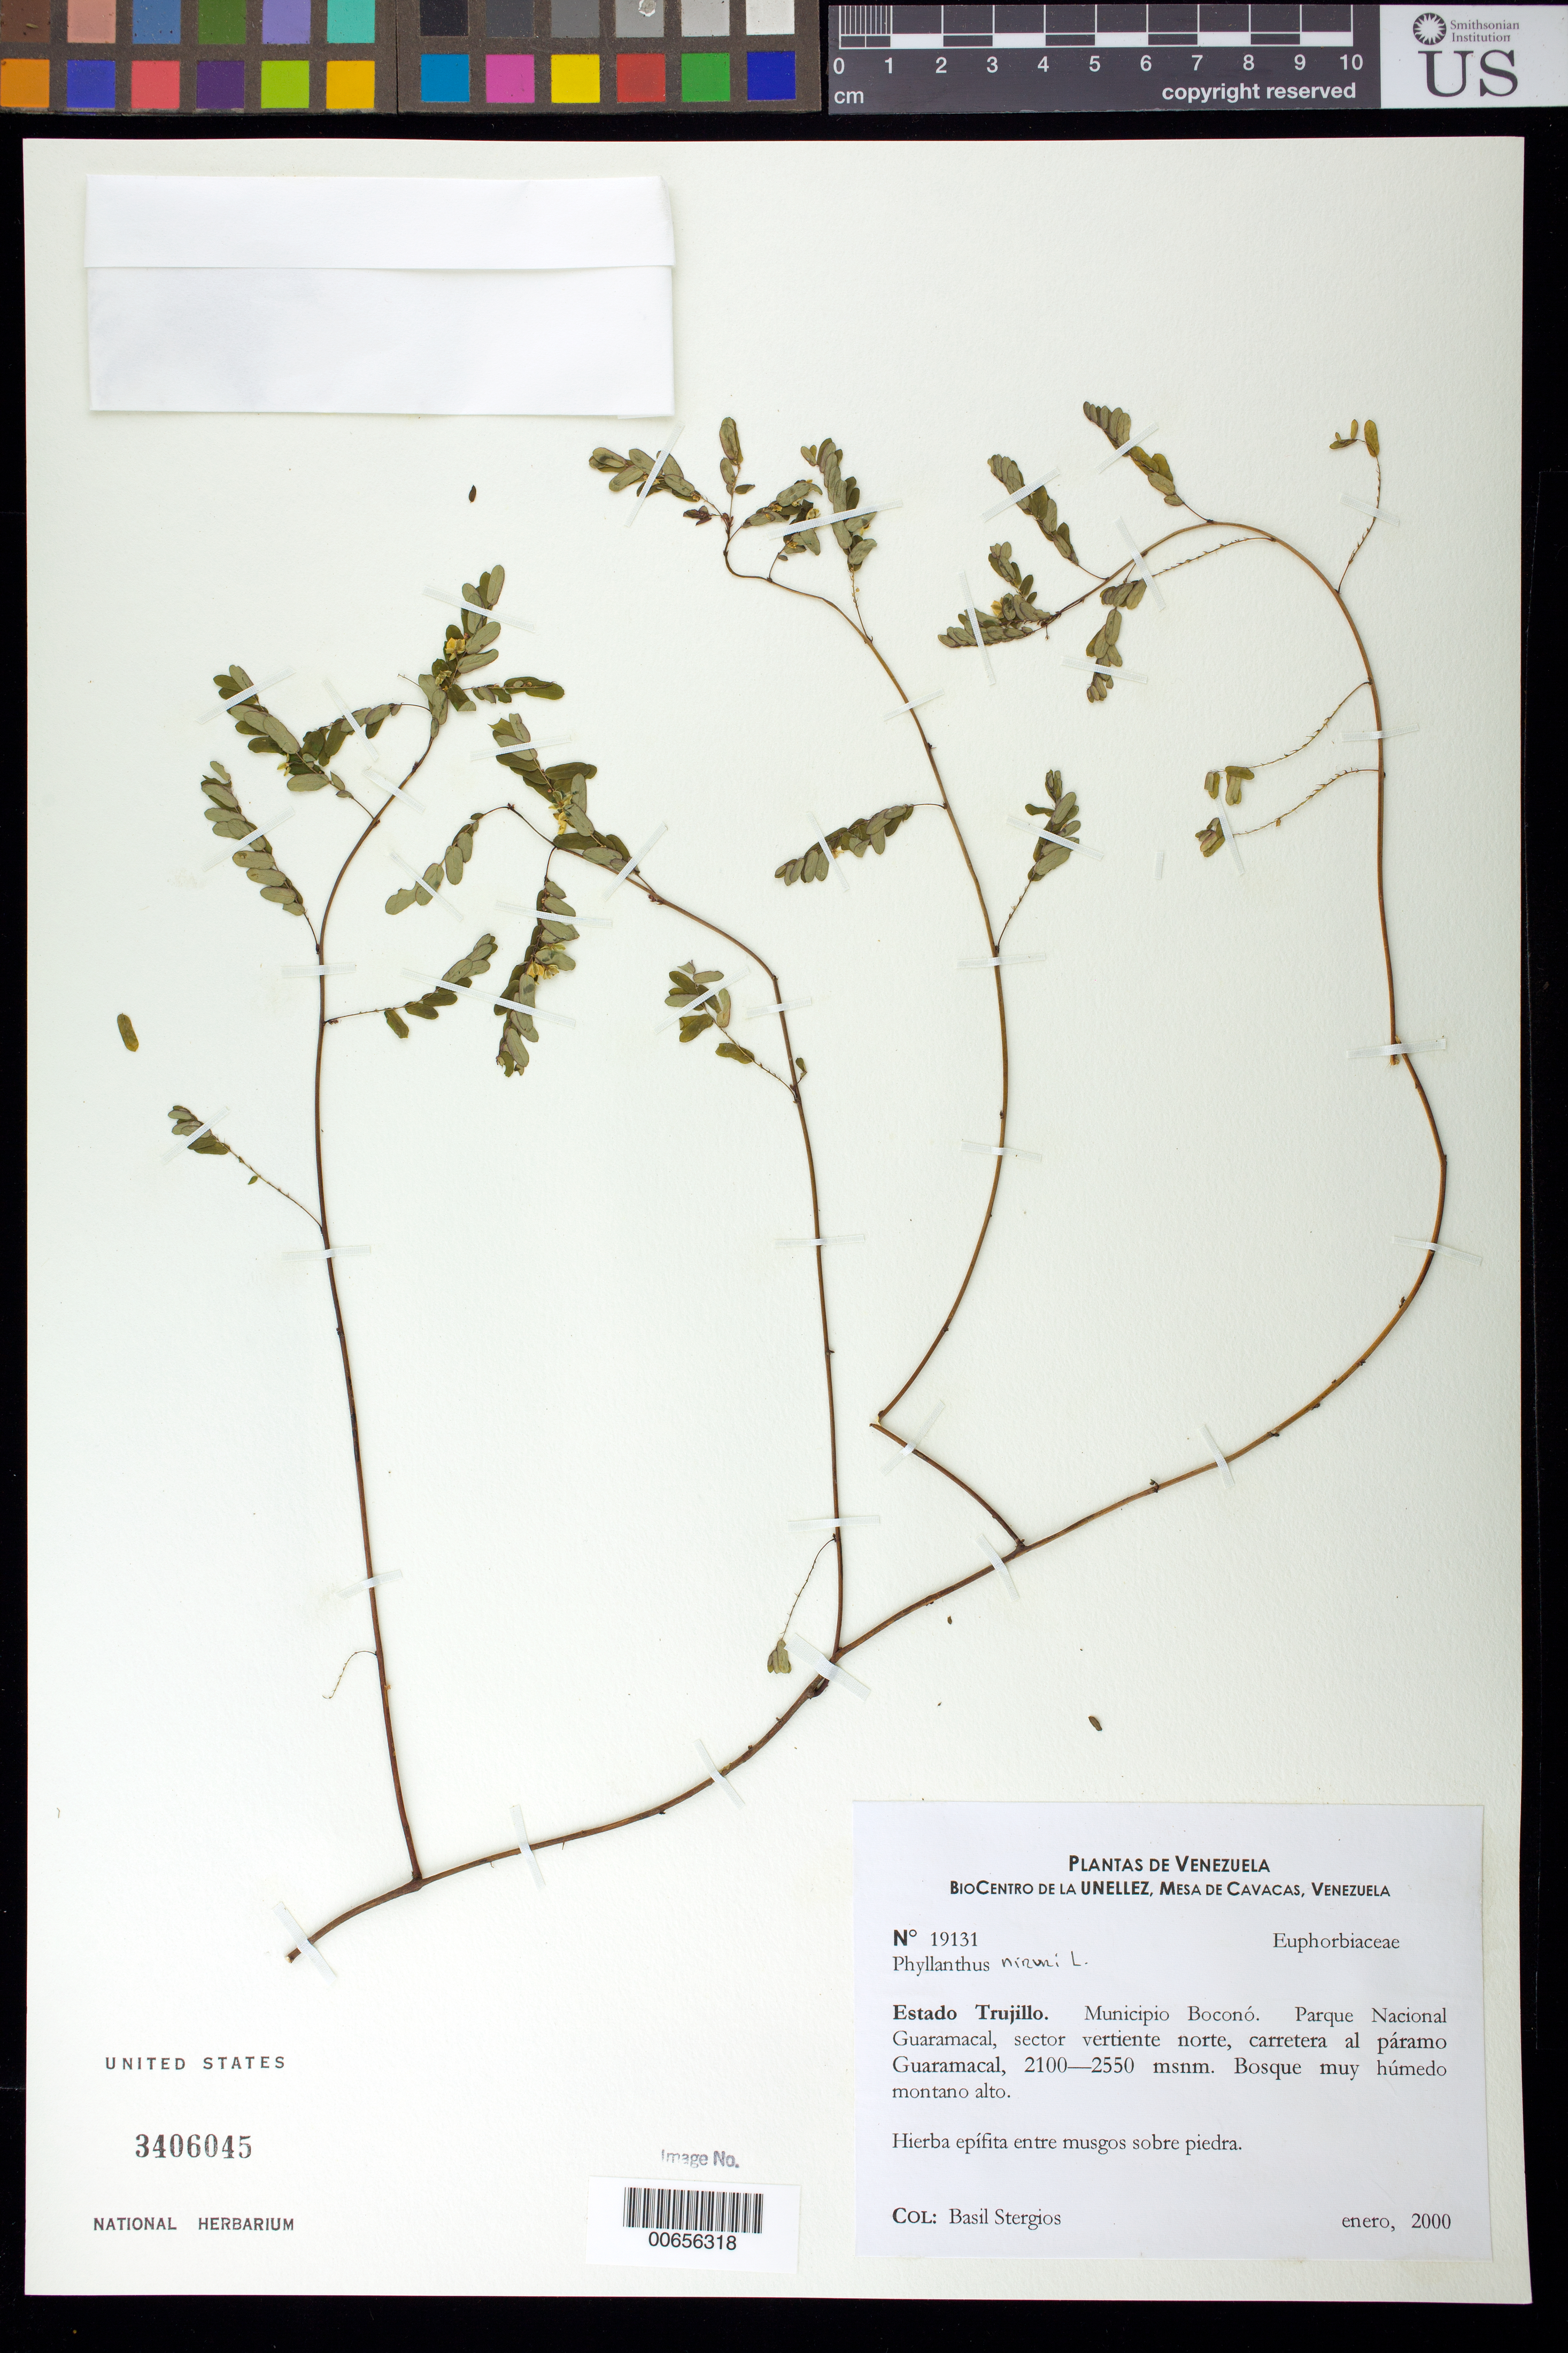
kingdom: Plantae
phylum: Tracheophyta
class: Magnoliopsida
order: Malpighiales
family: Phyllanthaceae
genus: Phyllanthus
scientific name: Phyllanthus niruri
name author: L.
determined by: Dorr, L. J., (BOT), Smithsonian Institution - National Museum of Natural History (UNITED STATES)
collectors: B. G. Stergios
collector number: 19131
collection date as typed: Jan 2000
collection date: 2000-01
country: Venezuela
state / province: Trujillo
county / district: Boconó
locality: Parque Nacional Guaramacal, vertiente N, carretera al páramo Guaramacal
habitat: Bosque muy húmedo montano alto.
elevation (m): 2100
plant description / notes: CTES, NY, PORT, US, VEN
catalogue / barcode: US 3406045